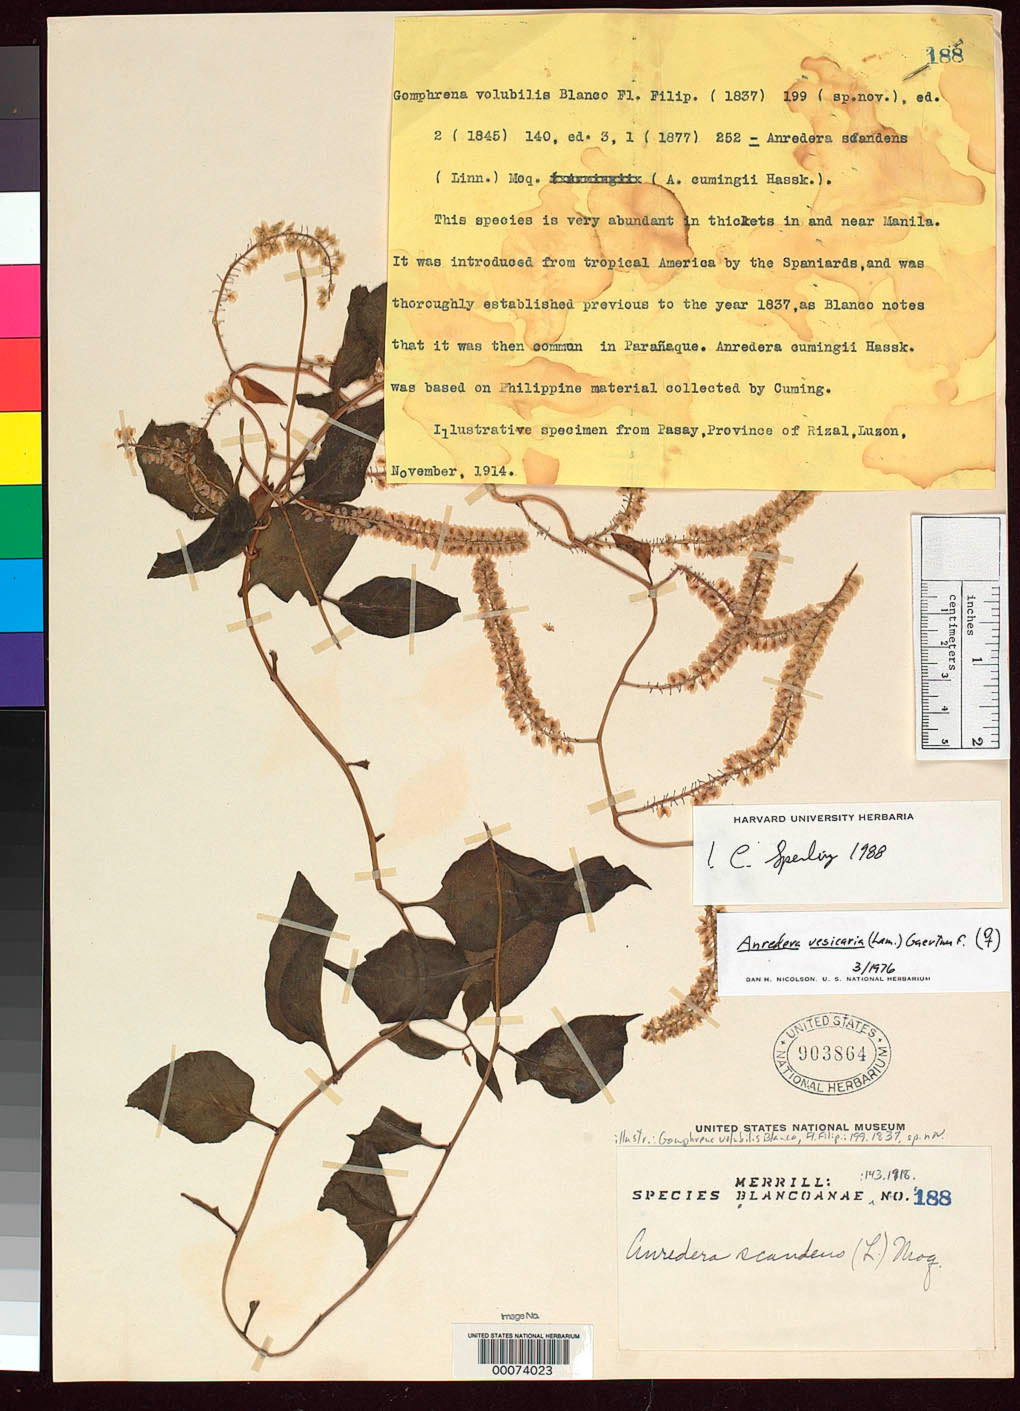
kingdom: Plantae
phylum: Tracheophyta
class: Magnoliopsida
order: Caryophyllales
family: Basellaceae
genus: Anredera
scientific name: Anredera vesicaria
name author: (Lam.) C.F. Gaertn.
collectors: E. D. Merrill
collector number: Sp. Blancoan. 0188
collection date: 1914-11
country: Philippines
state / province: National Capital Region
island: Luzon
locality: Pasay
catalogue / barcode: US 903864